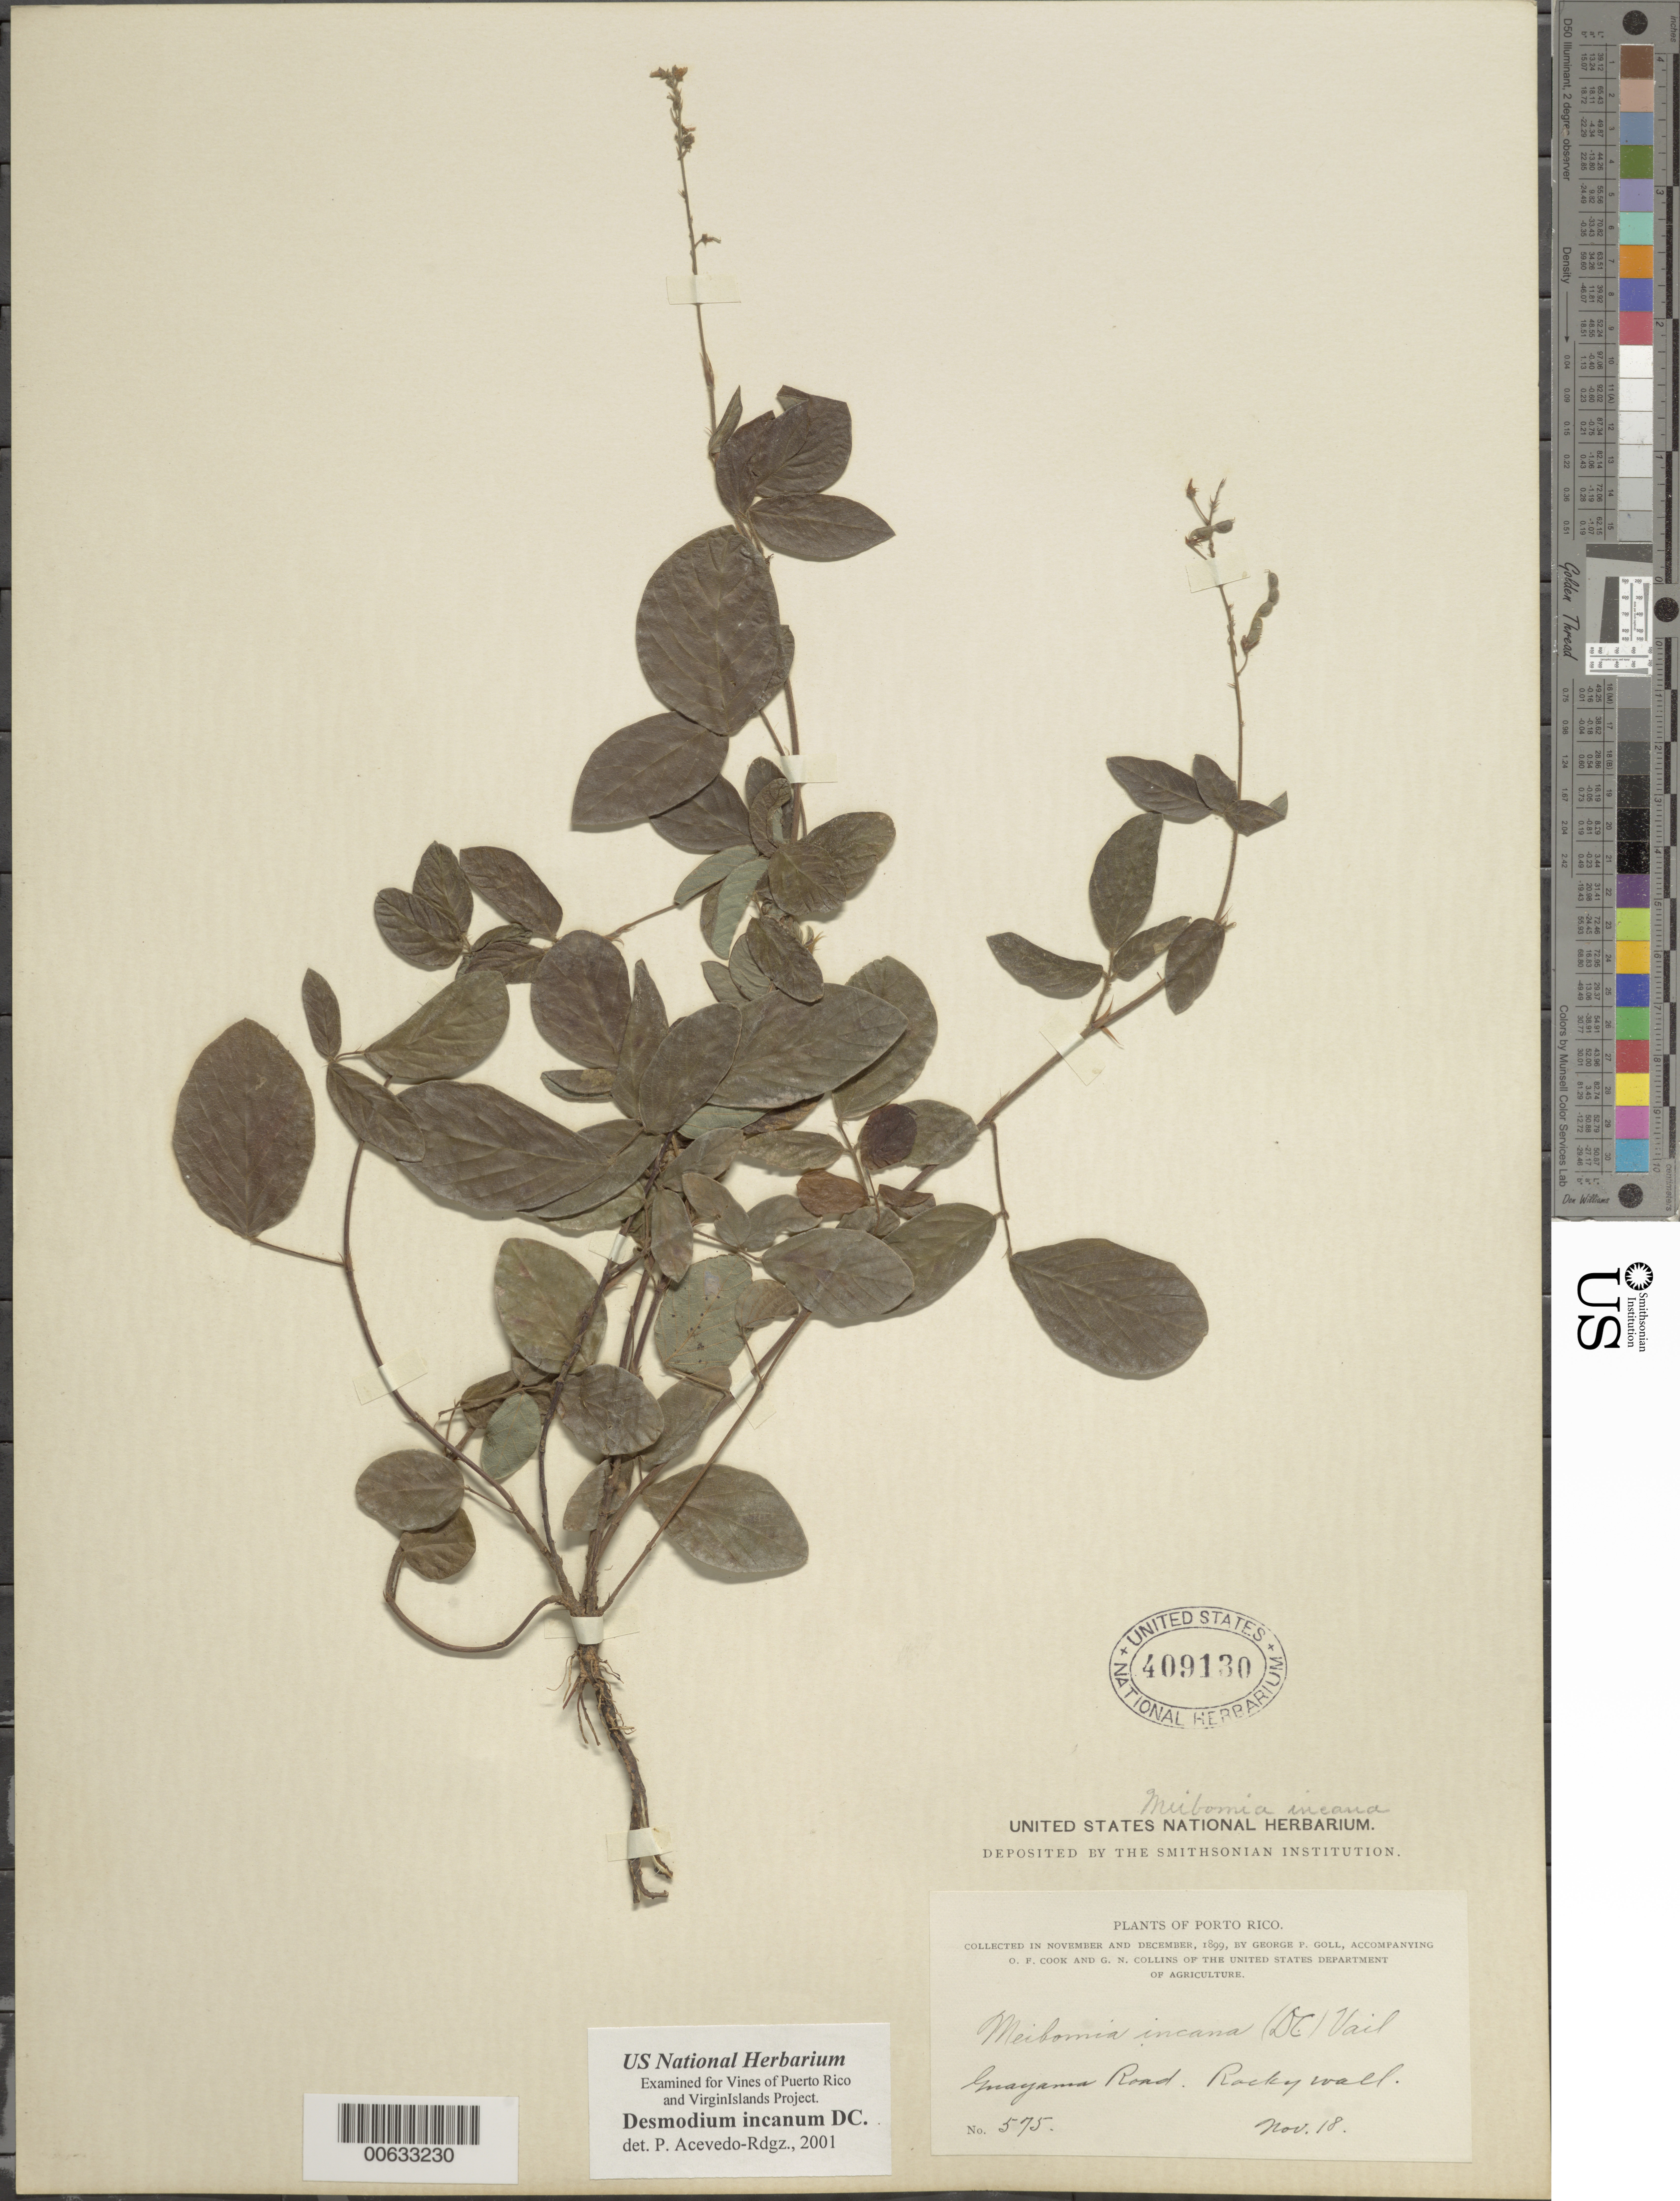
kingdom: Plantae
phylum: Tracheophyta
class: Magnoliopsida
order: Fabales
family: Fabaceae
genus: Desmodium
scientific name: Desmodium incanum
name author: (Sw.) DC.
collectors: G. P. Goll, O. F. Cook & G. Collins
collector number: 575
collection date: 1899-11-18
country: Puerto Rico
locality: Porto Rico, Guayama Road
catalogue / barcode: US 409130